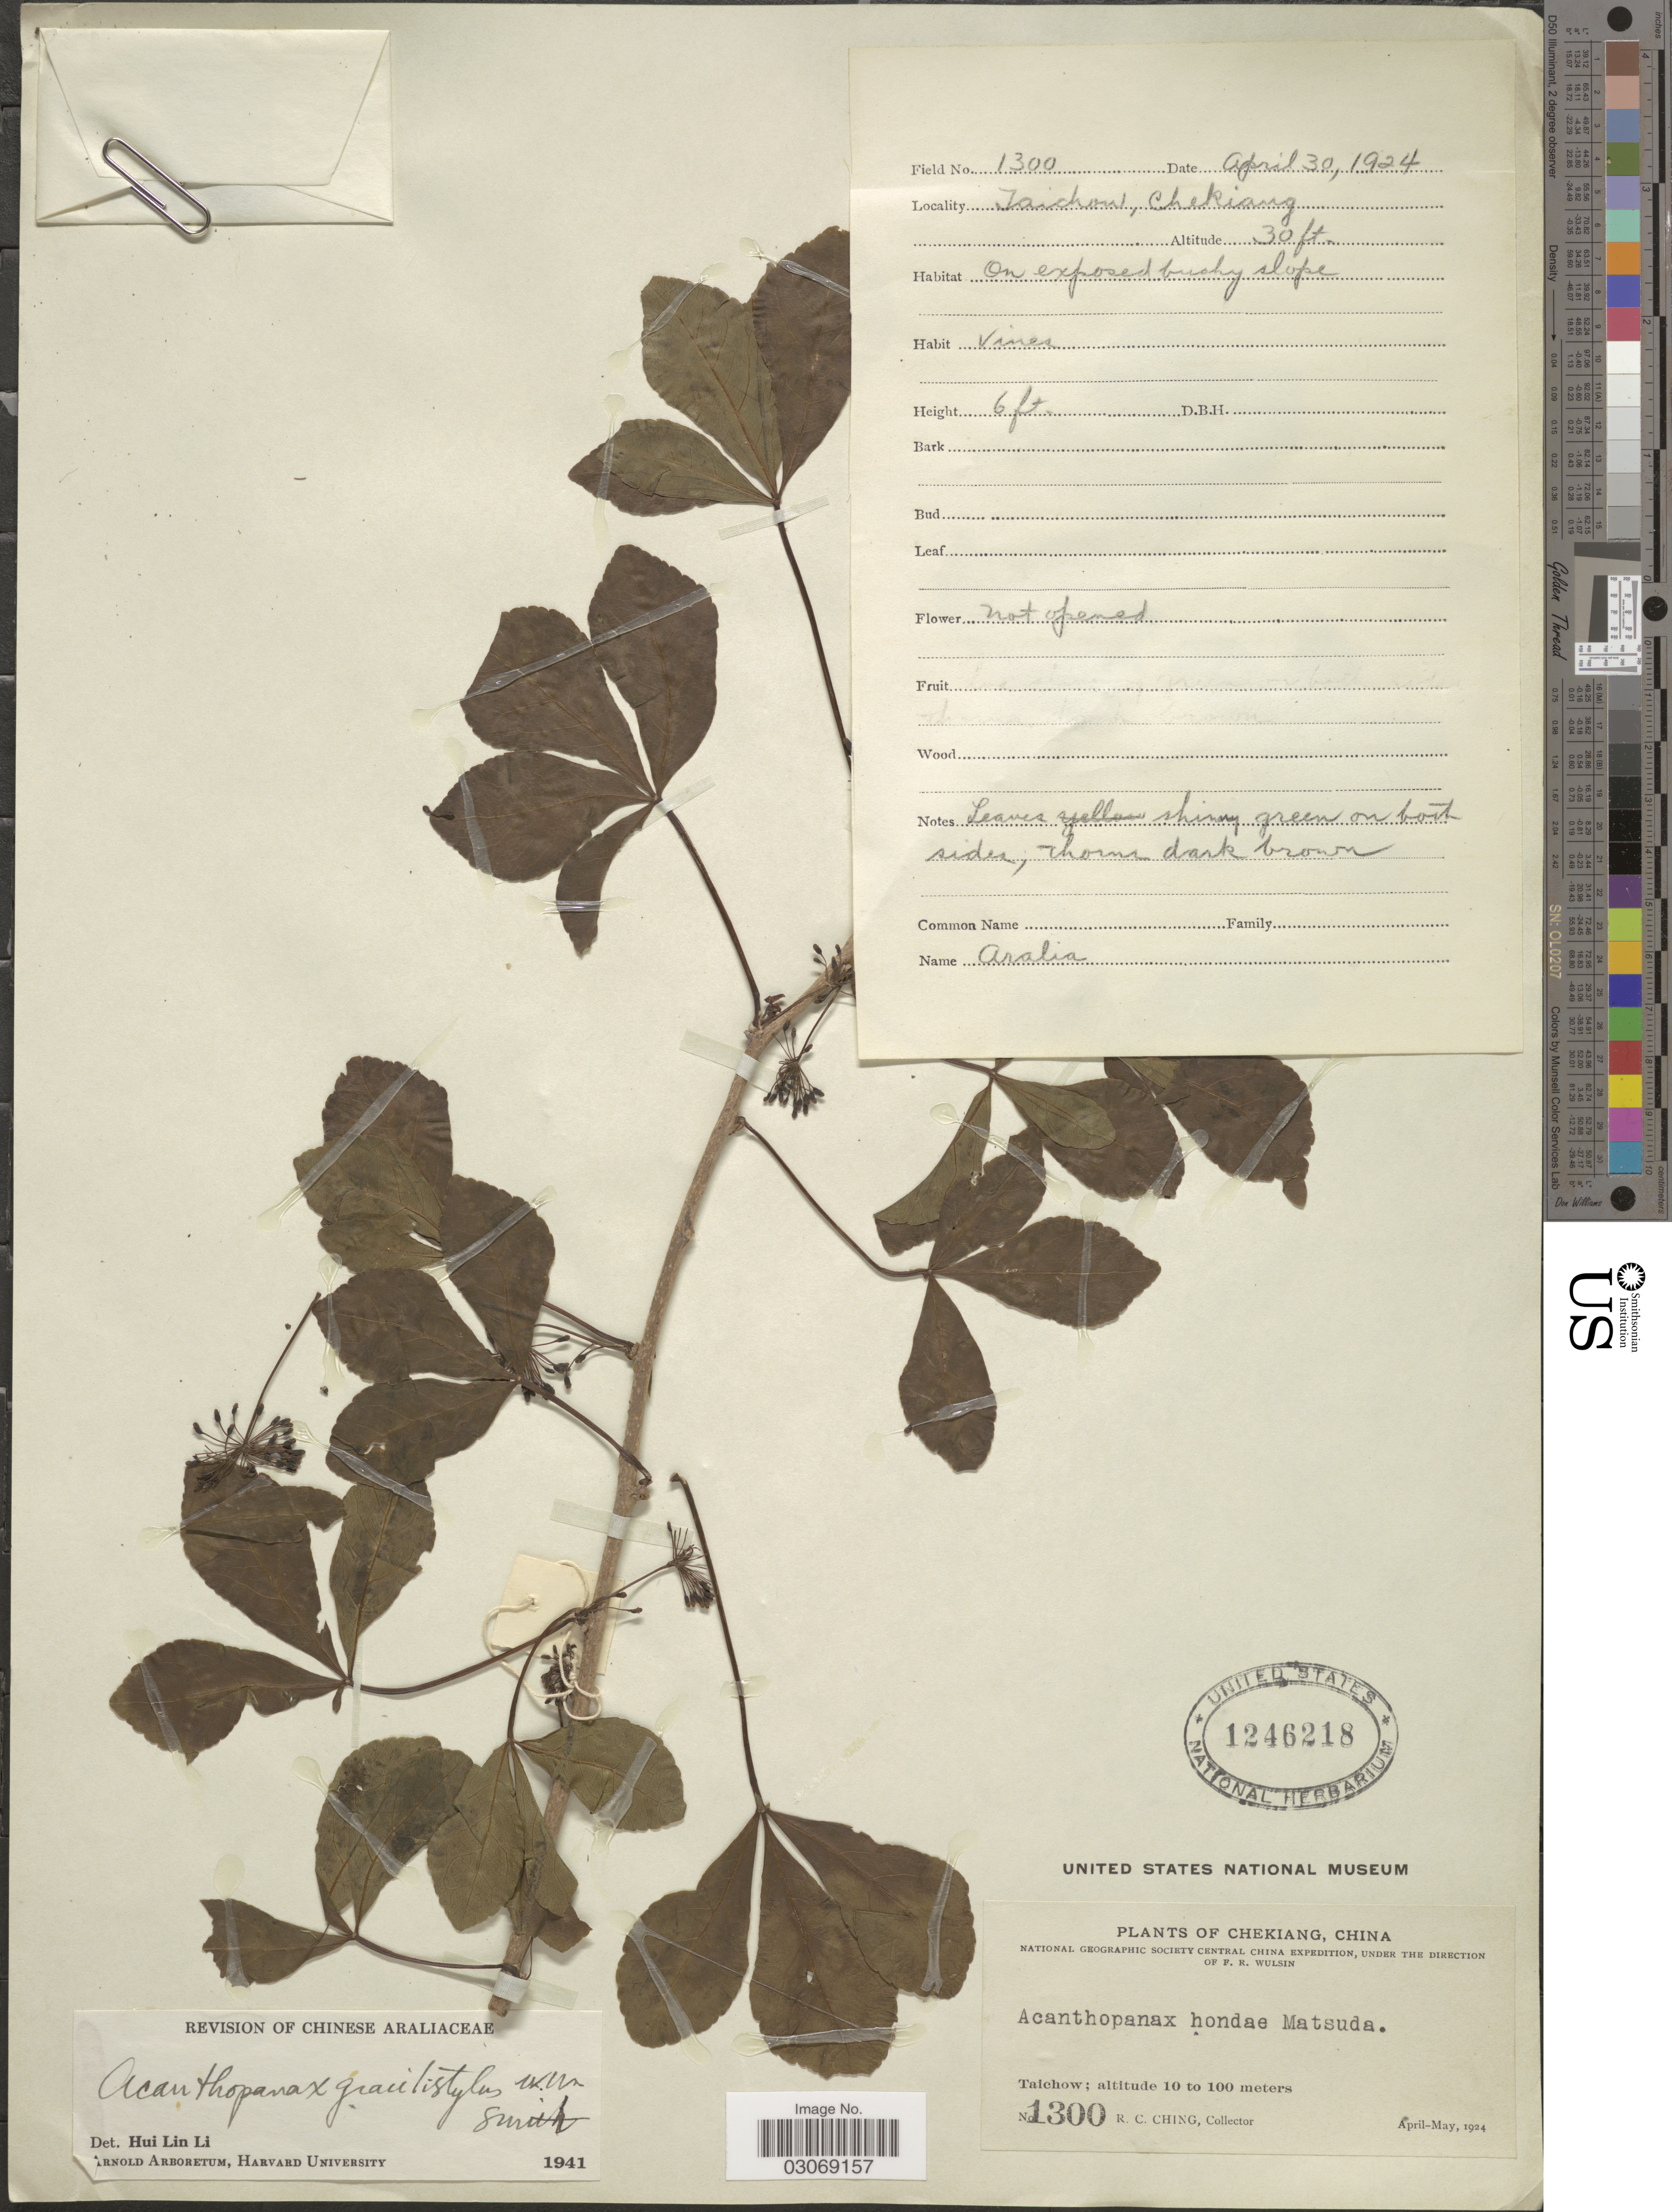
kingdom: Plantae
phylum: Tracheophyta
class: Magnoliopsida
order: Apiales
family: Araliaceae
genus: Acanthopanax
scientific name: Acanthopanax gracilistylus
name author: W.W. Sm.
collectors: R. C. Ching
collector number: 1300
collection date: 1924-04-30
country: China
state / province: Zhejiang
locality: Taichow.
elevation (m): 9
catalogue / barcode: US 1246218